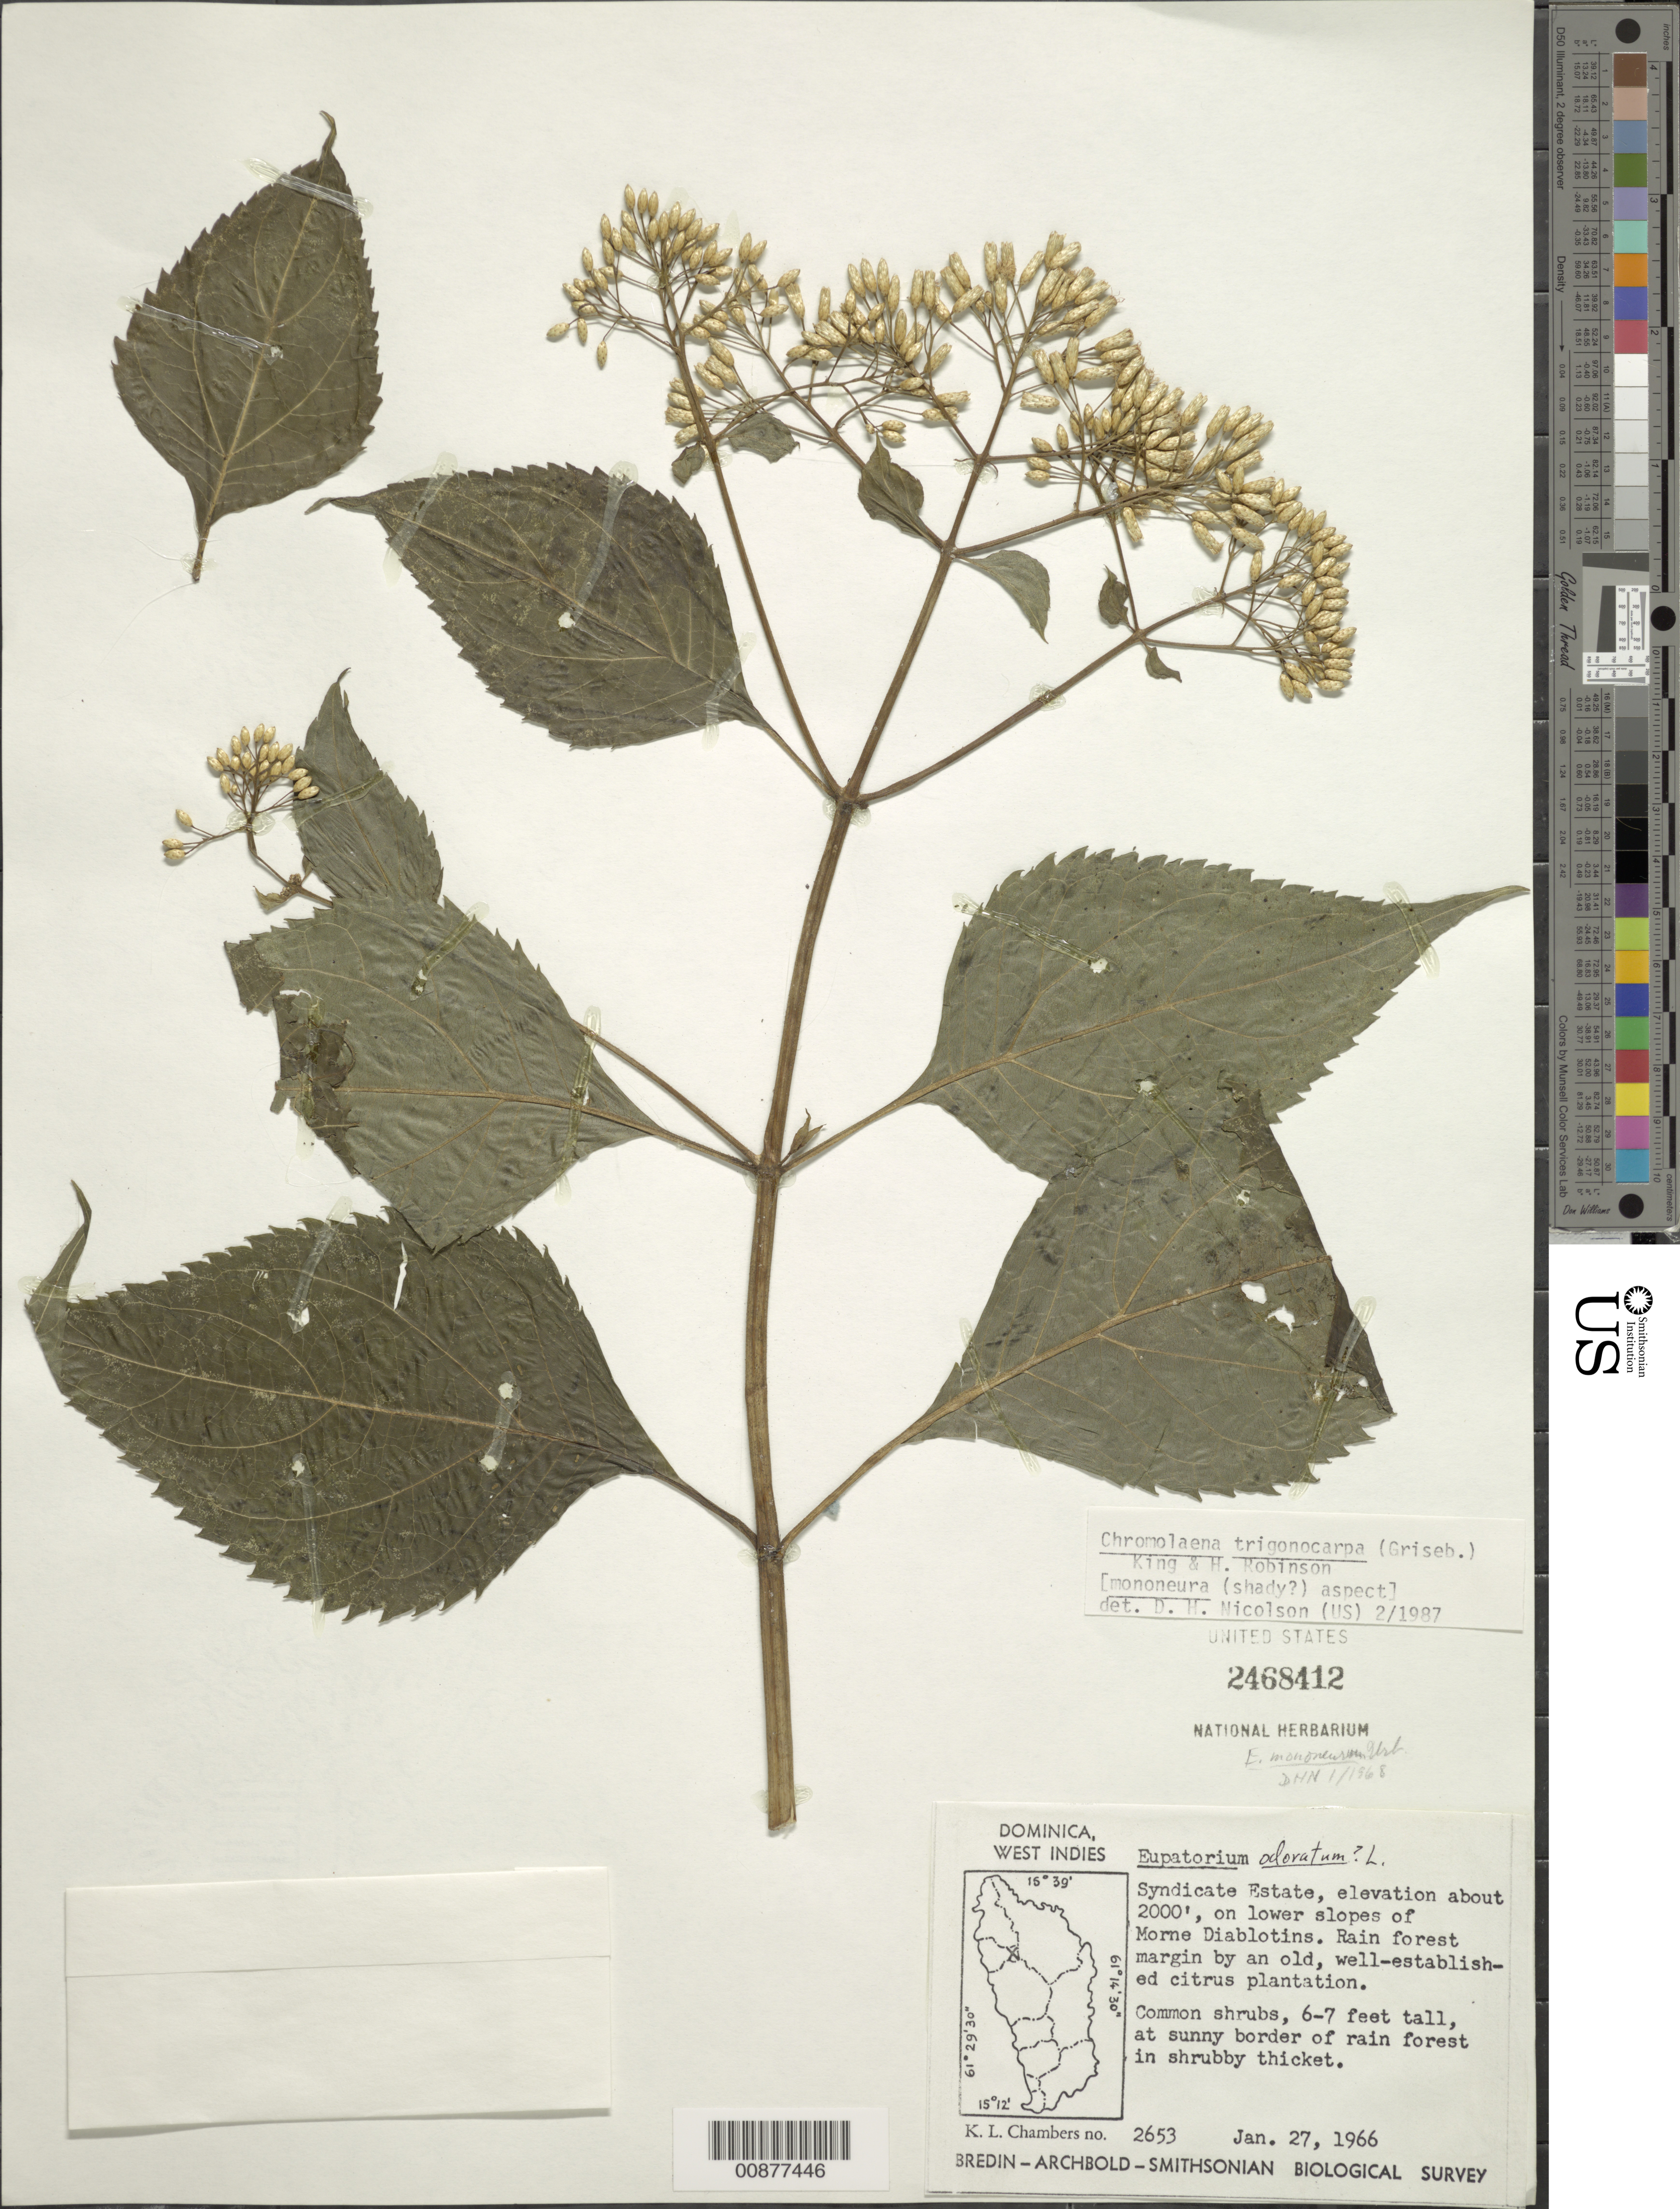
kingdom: Plantae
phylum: Tracheophyta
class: Magnoliopsida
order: Asterales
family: Asteraceae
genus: Chromolaena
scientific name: Chromolaena trigonocarpa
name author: (Griseb.) R.M. King & H. Rob.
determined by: Nicolson, Dan H.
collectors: K. L. Chambers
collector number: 2653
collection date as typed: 27 Jan 1966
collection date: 1966-01-27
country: Dominica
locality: Syndicate Estate, on lower slopes of Morn Diablotin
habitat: Sunny rainforest margin by old well-established citrus plantation; in shrubby thicket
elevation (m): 610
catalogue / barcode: US 2468412